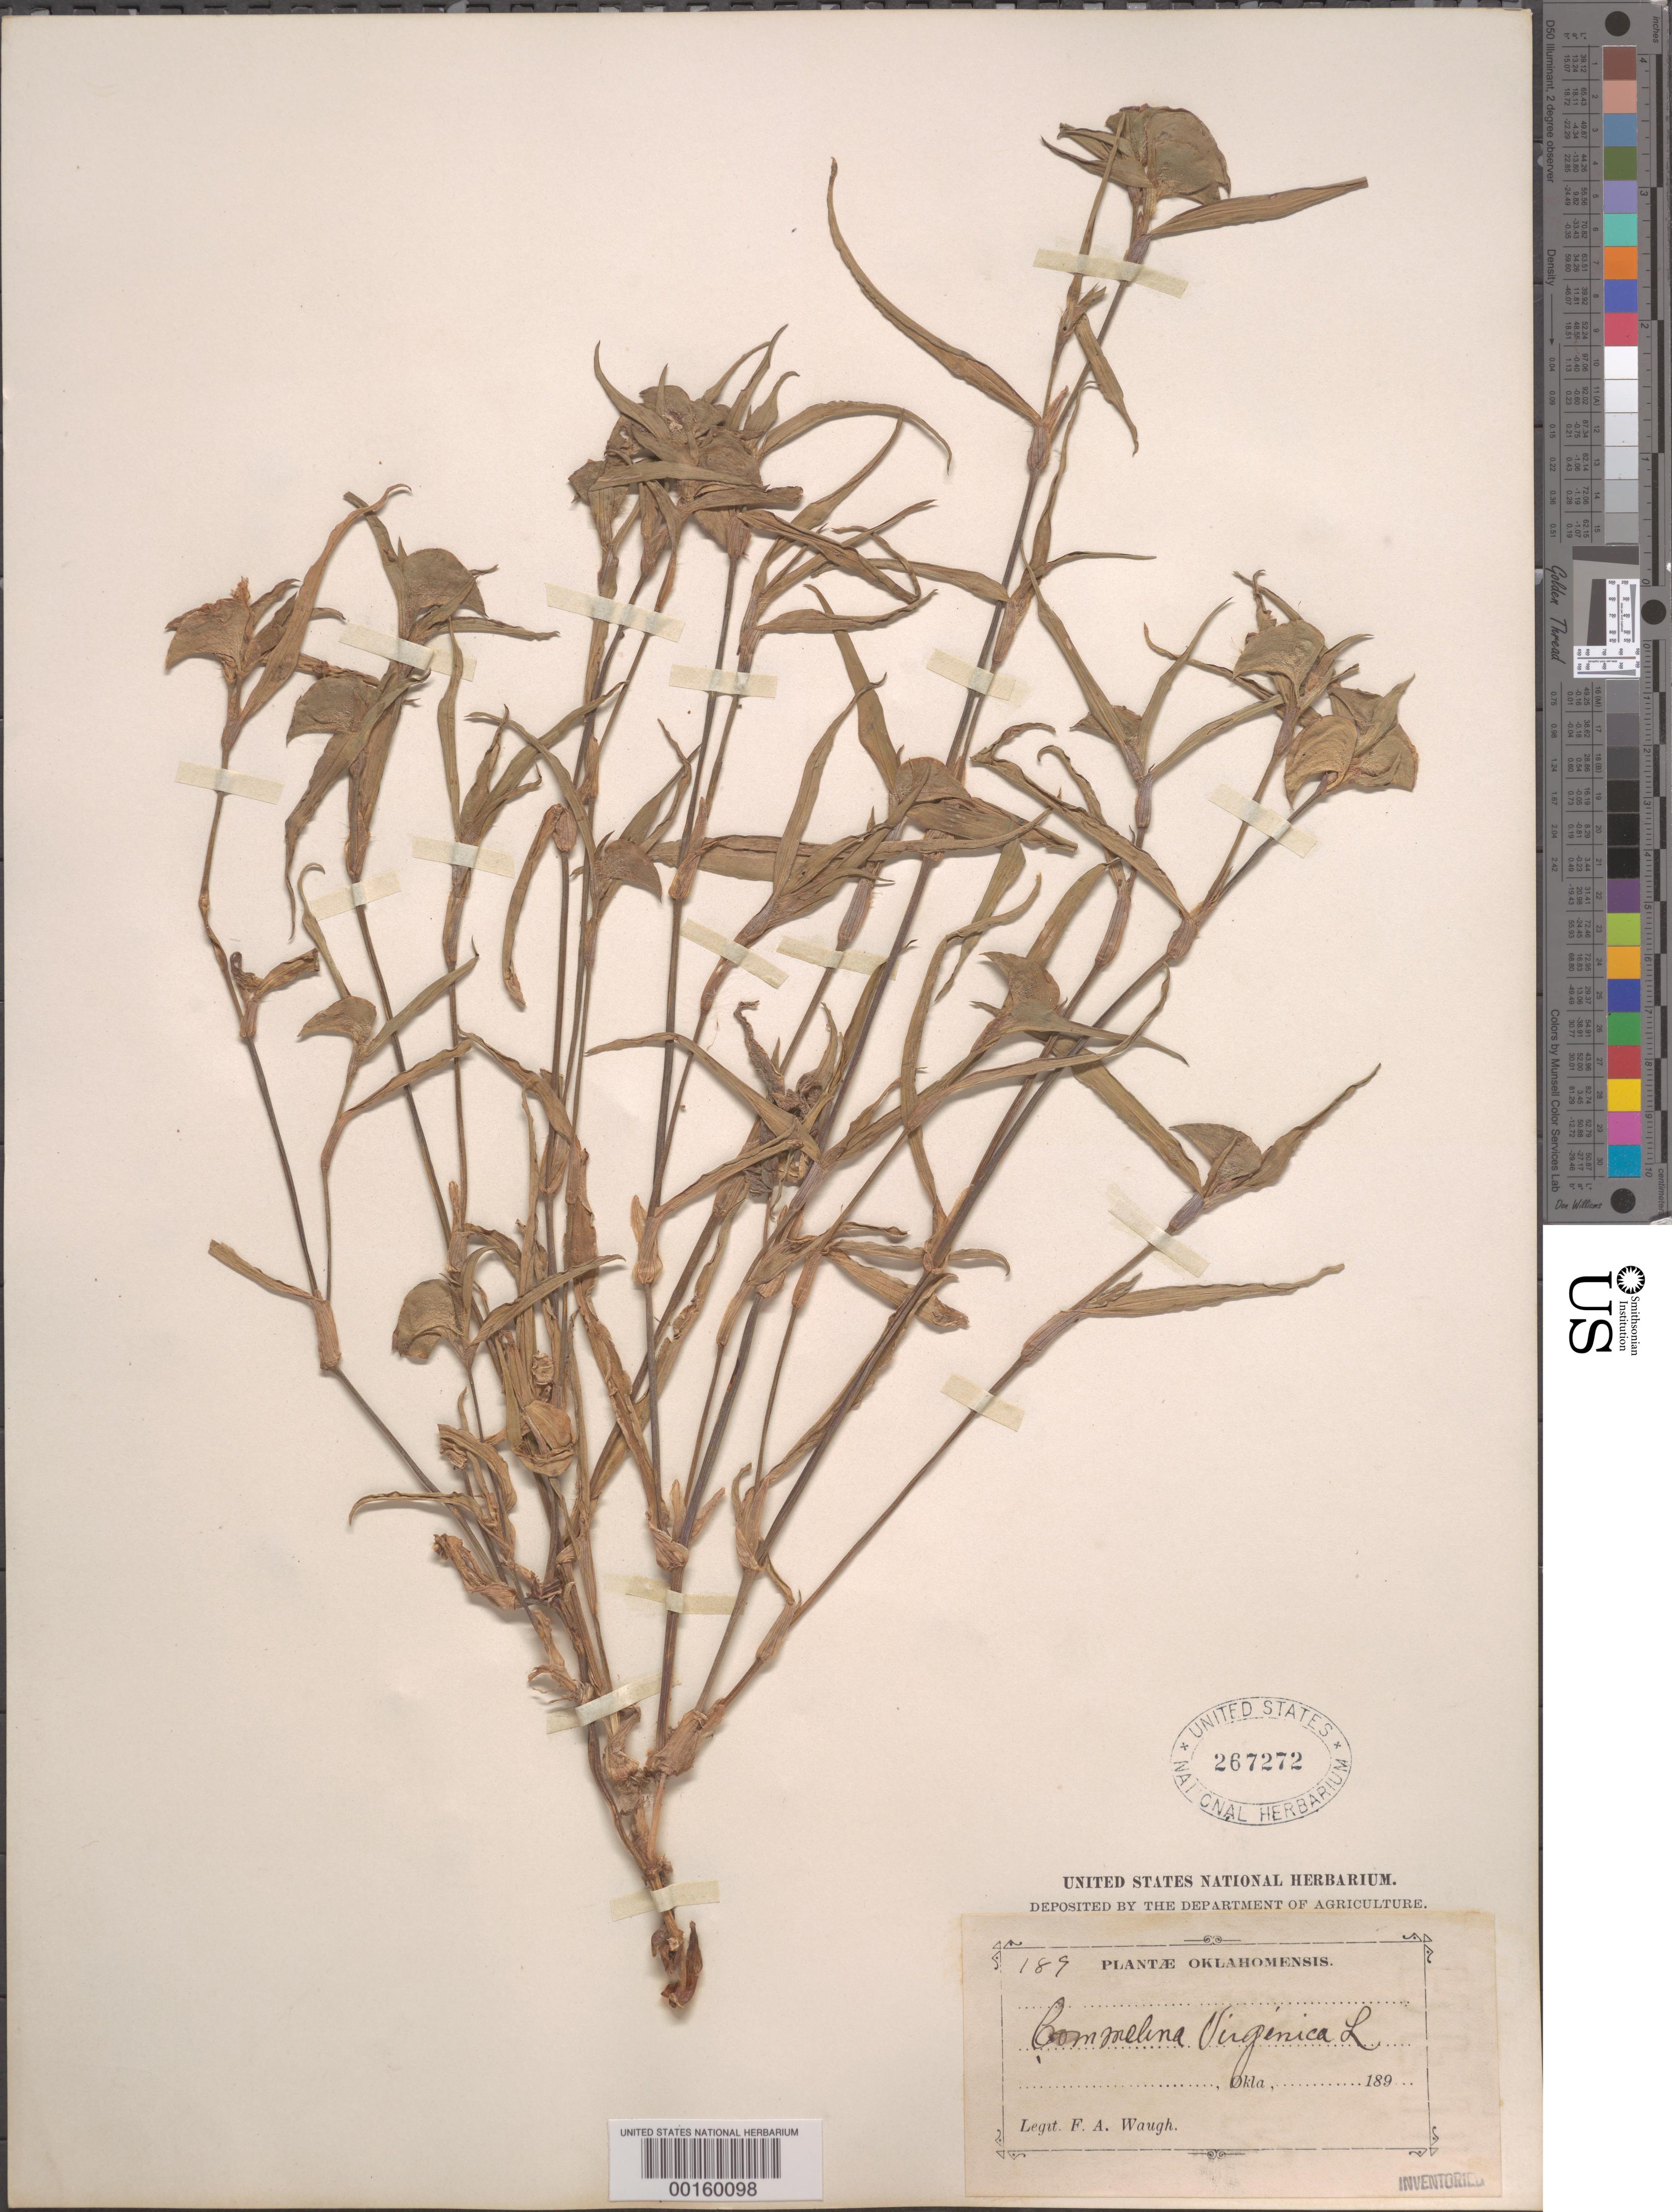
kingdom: Plantae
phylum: Tracheophyta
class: Liliopsida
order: Commelinales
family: Commelinaceae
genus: Commelina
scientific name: Commelina erecta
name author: L.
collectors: F. Waugh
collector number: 189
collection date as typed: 189-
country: United States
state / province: Oklahoma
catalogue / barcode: US 267272